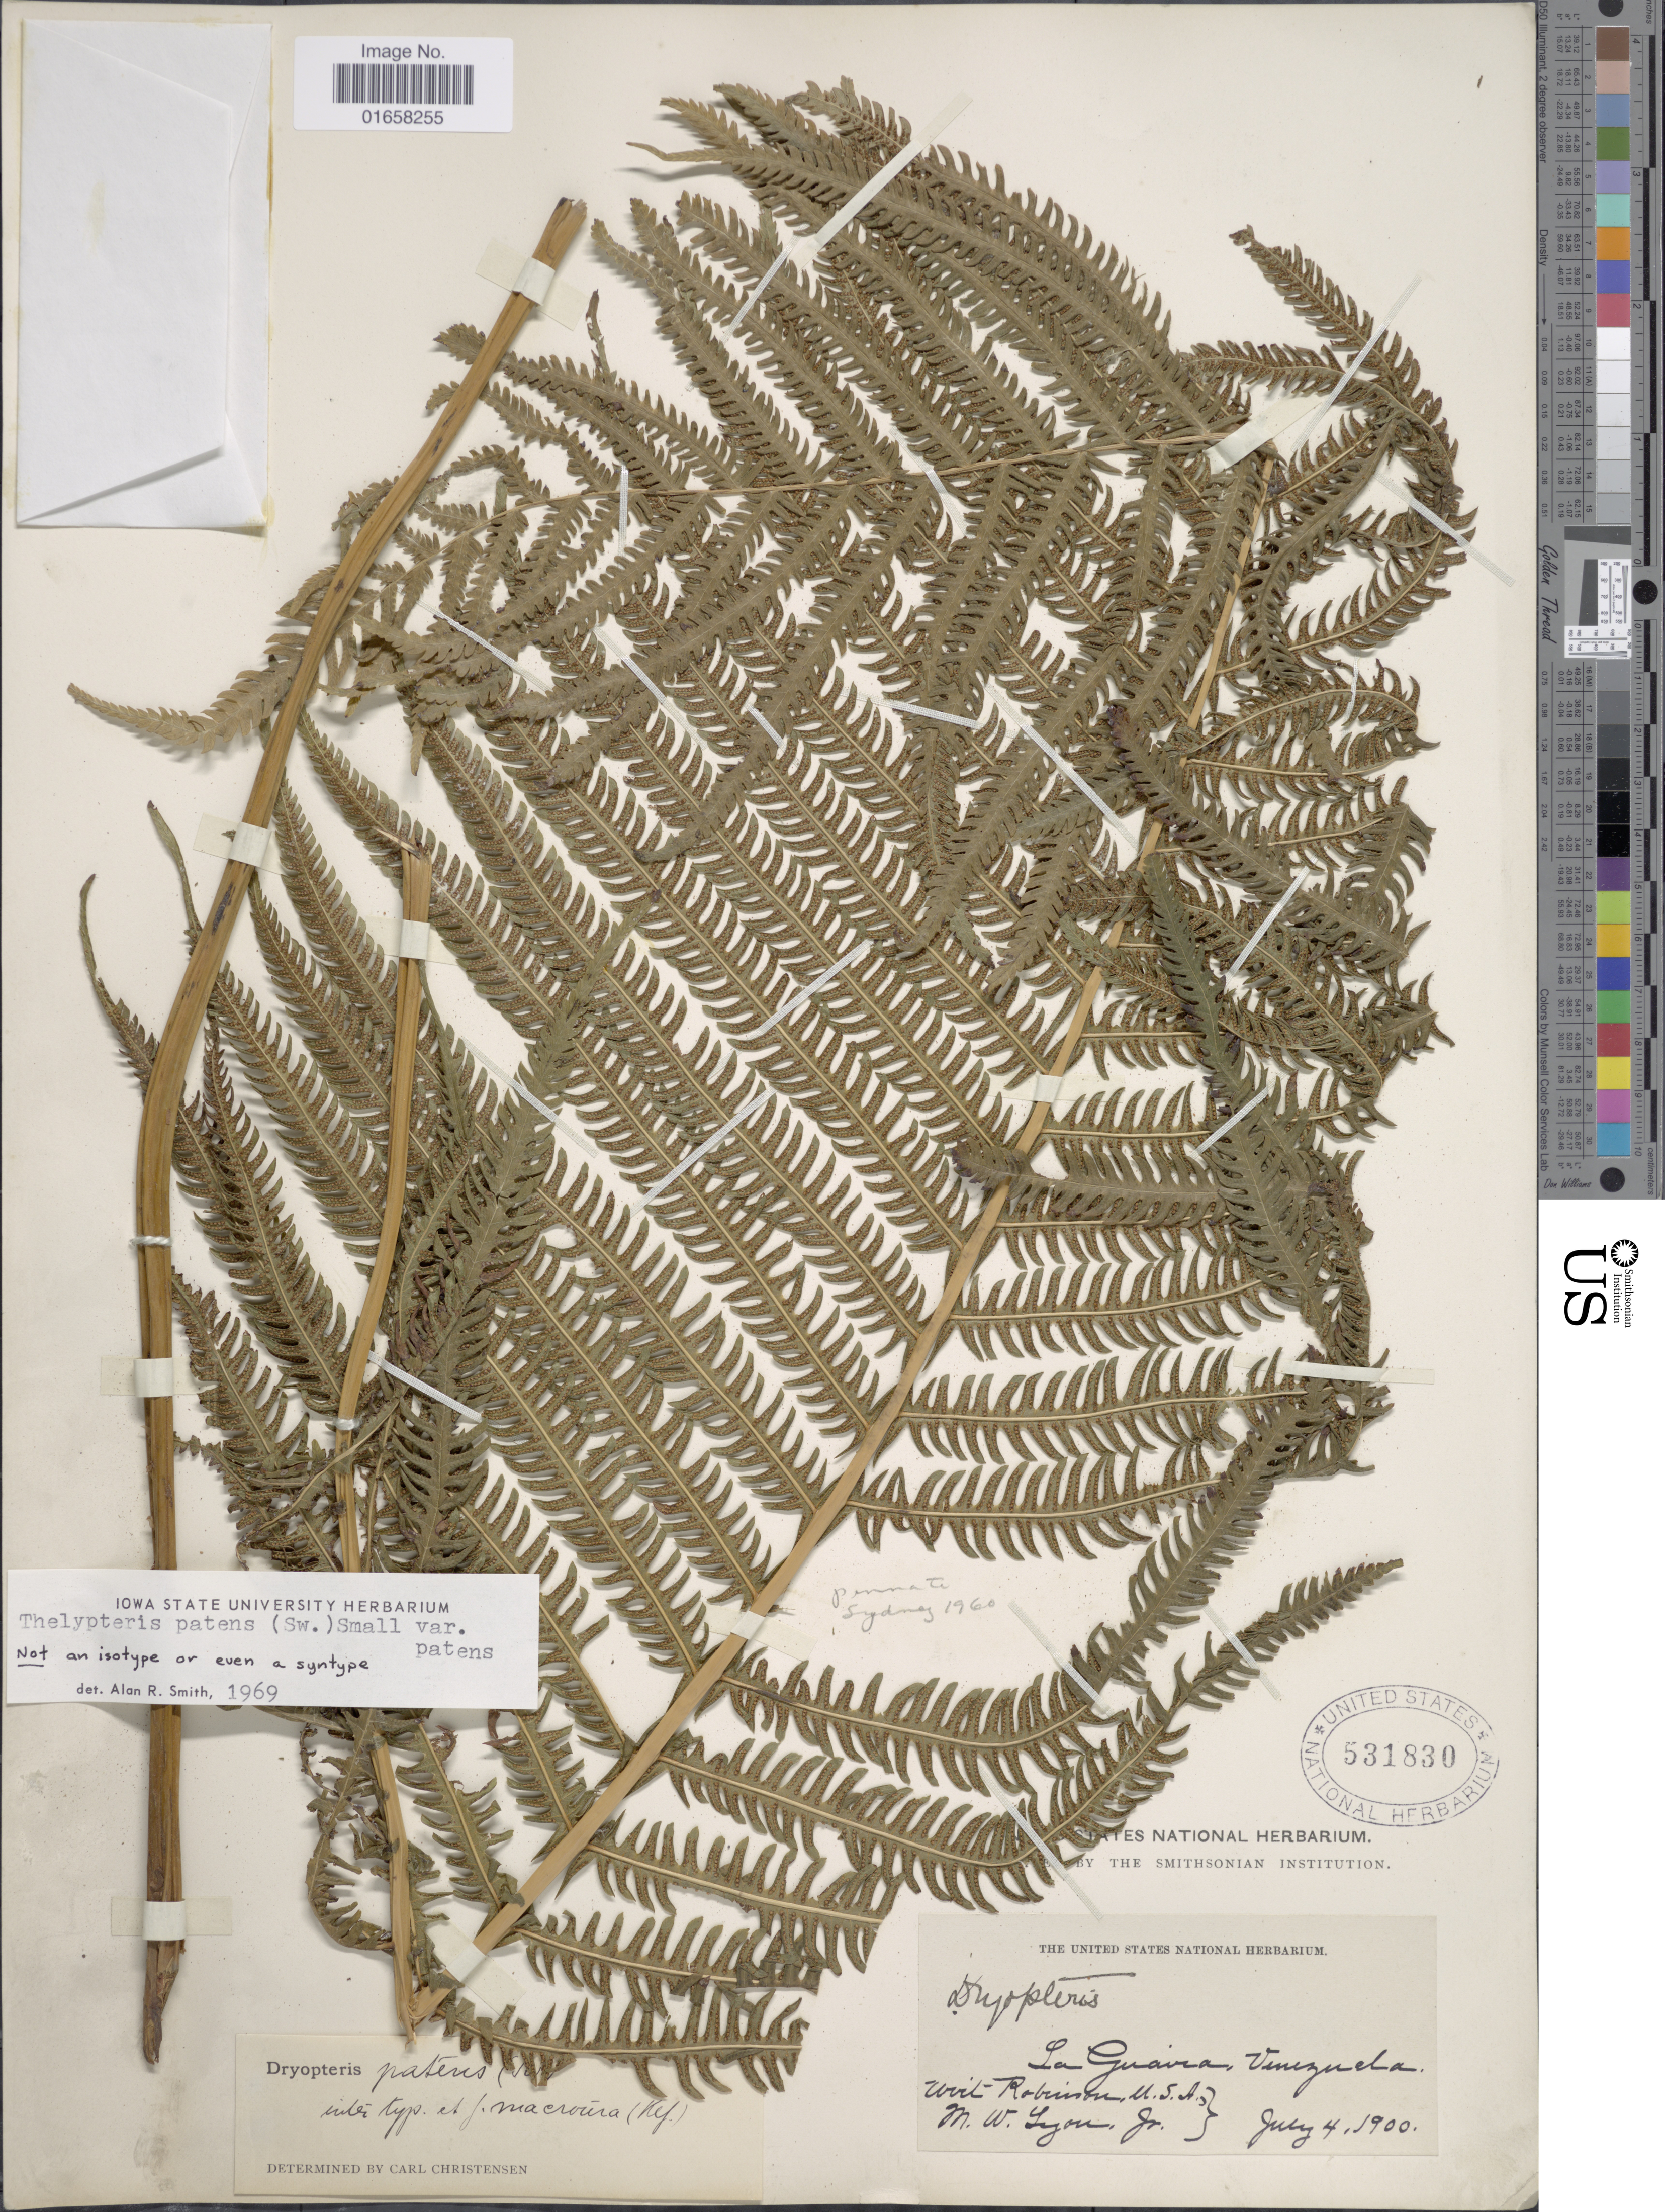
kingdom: Plantae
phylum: Tracheophyta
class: Polypodiopsida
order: Polypodiales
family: Thelypteridaceae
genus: Christella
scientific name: Christella patens var. patens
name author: (Sw.) Holttum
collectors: A. Robinson & M. Lyon Jr.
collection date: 1900-07-04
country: Venezuela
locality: La Guaira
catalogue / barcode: US 531830